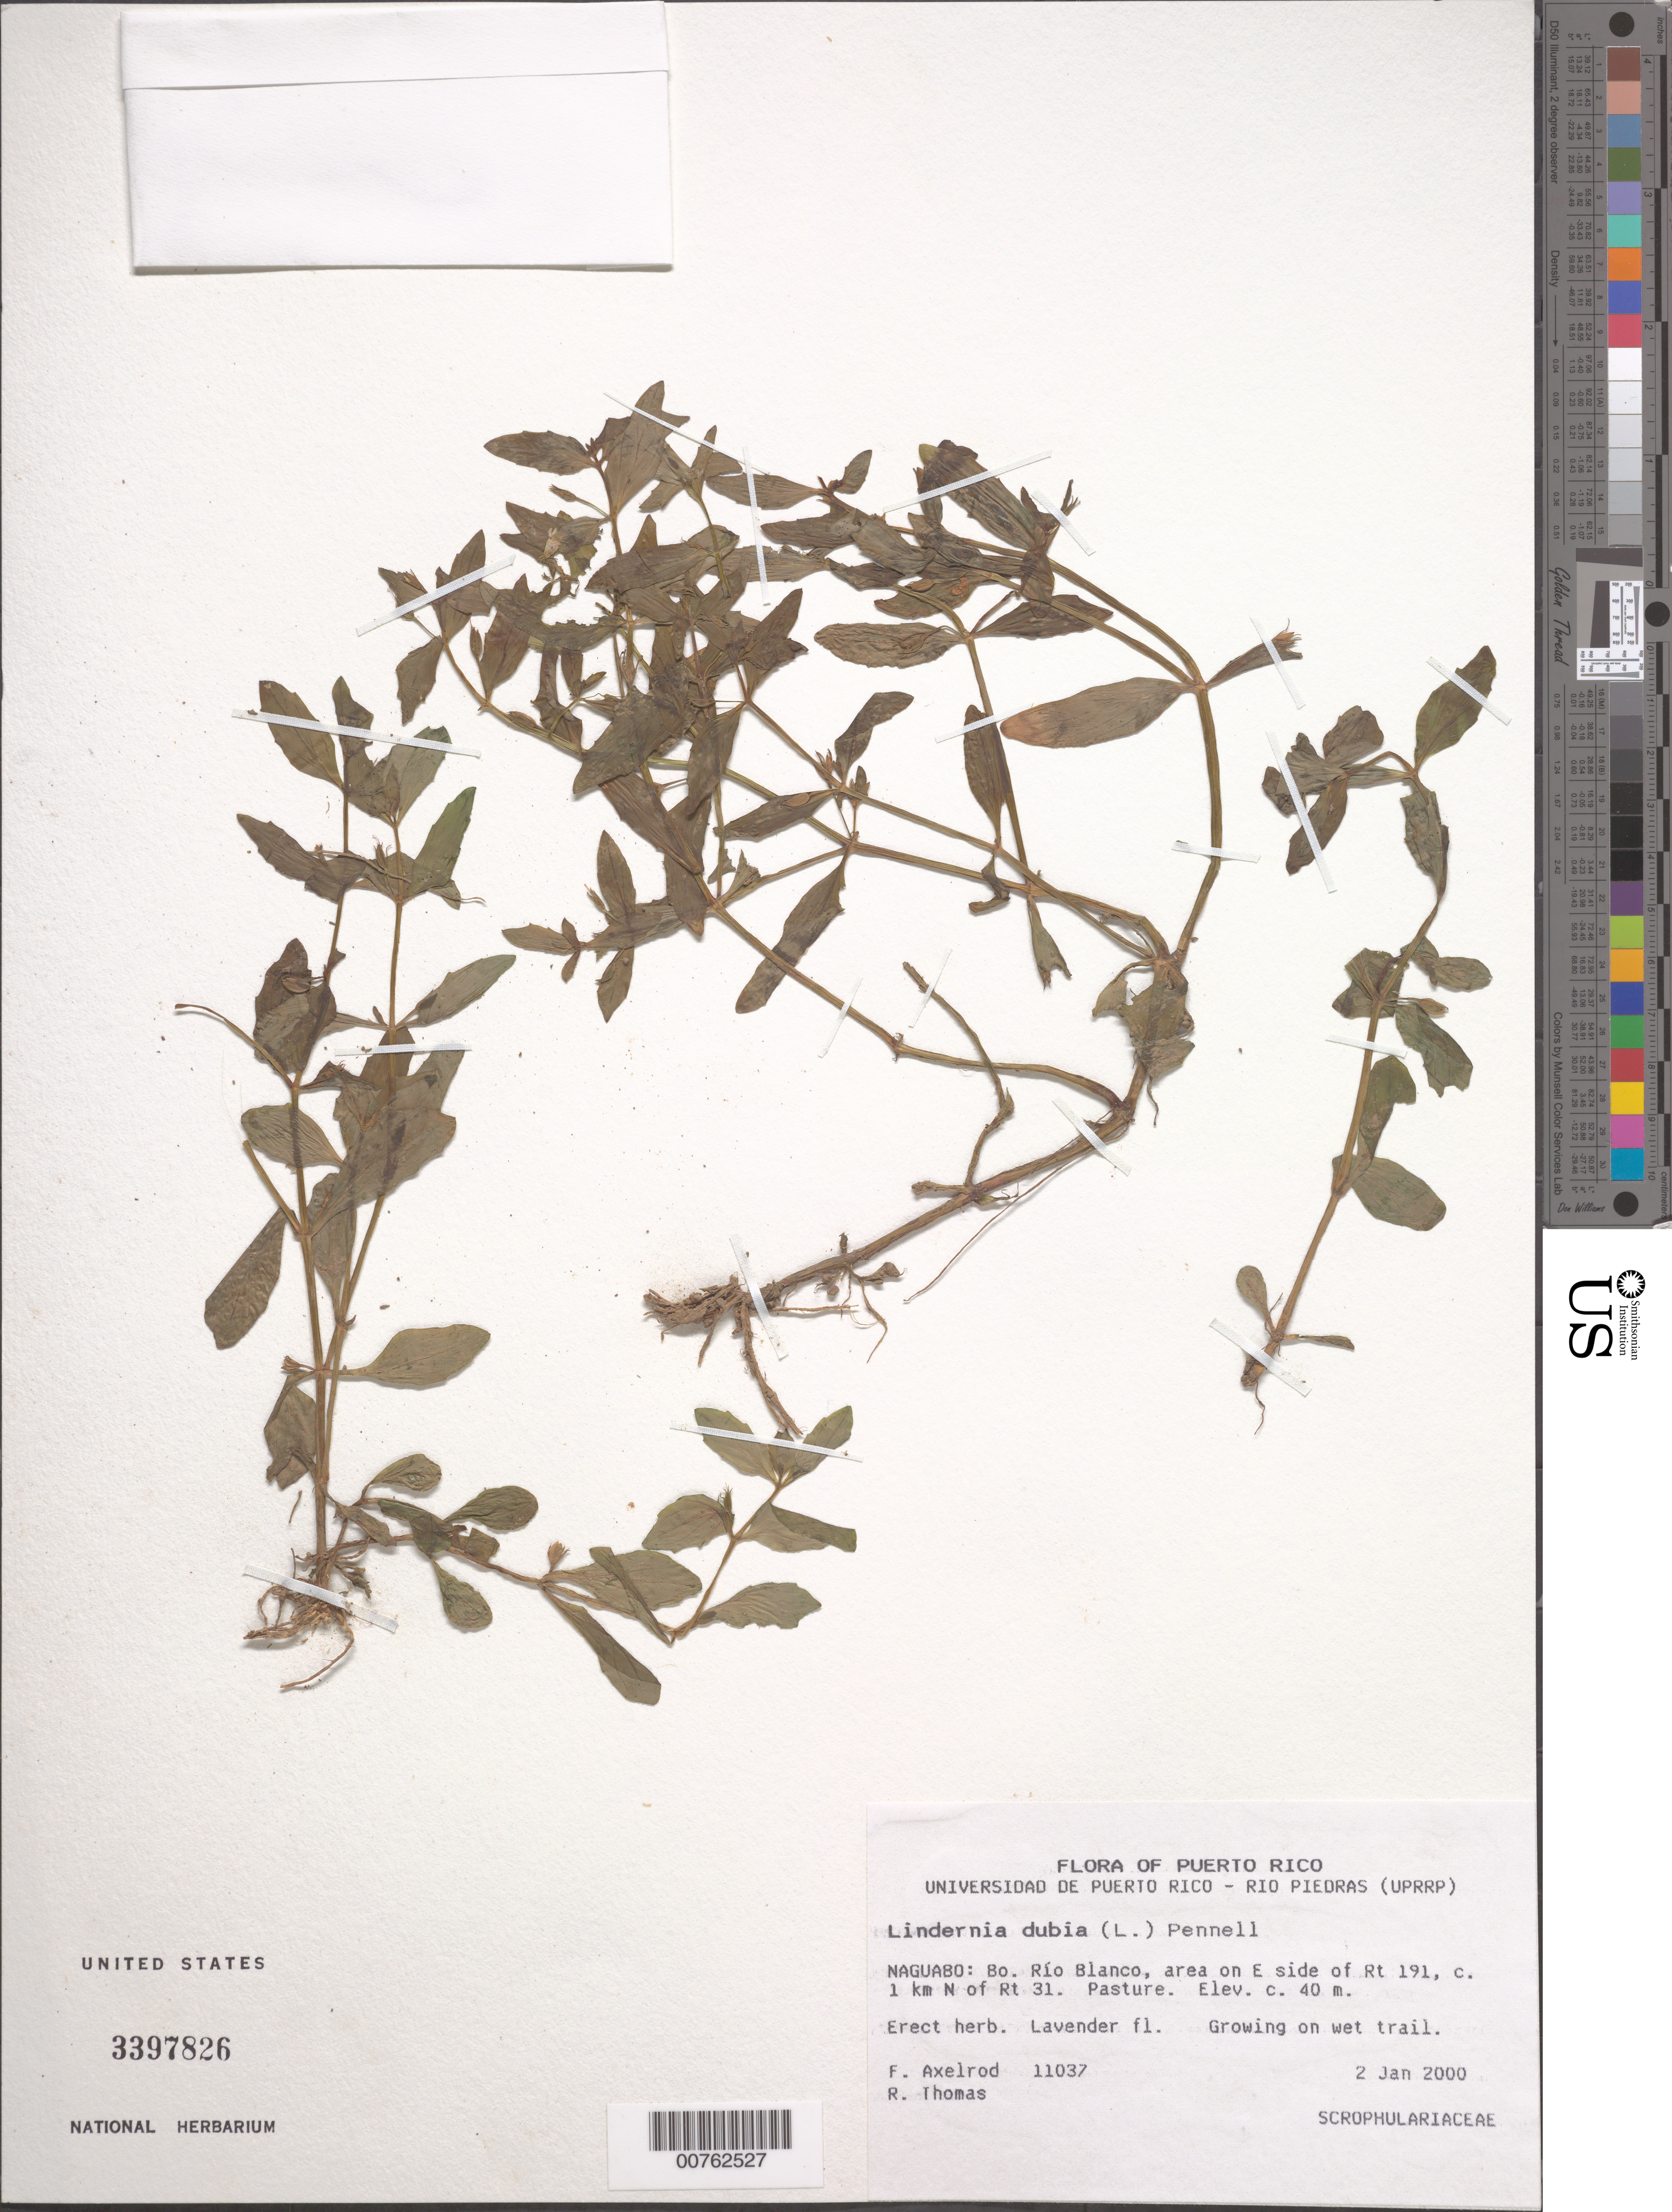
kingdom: Plantae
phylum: Tracheophyta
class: Magnoliopsida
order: Lamiales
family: Linderniaceae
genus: Lindernia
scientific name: Lindernia dubia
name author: (L.) Pennell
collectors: F. S. Axelrod & R. Thomas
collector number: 11037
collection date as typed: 02 Jan 2000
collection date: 2000-01-02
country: Puerto Rico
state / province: Naguabo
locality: Naguabo: Bo. Río Blanco, area on E side of Rt 191, ca. 1 km N of Rt 31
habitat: Pasture; wet trail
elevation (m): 40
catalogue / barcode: US 3397826